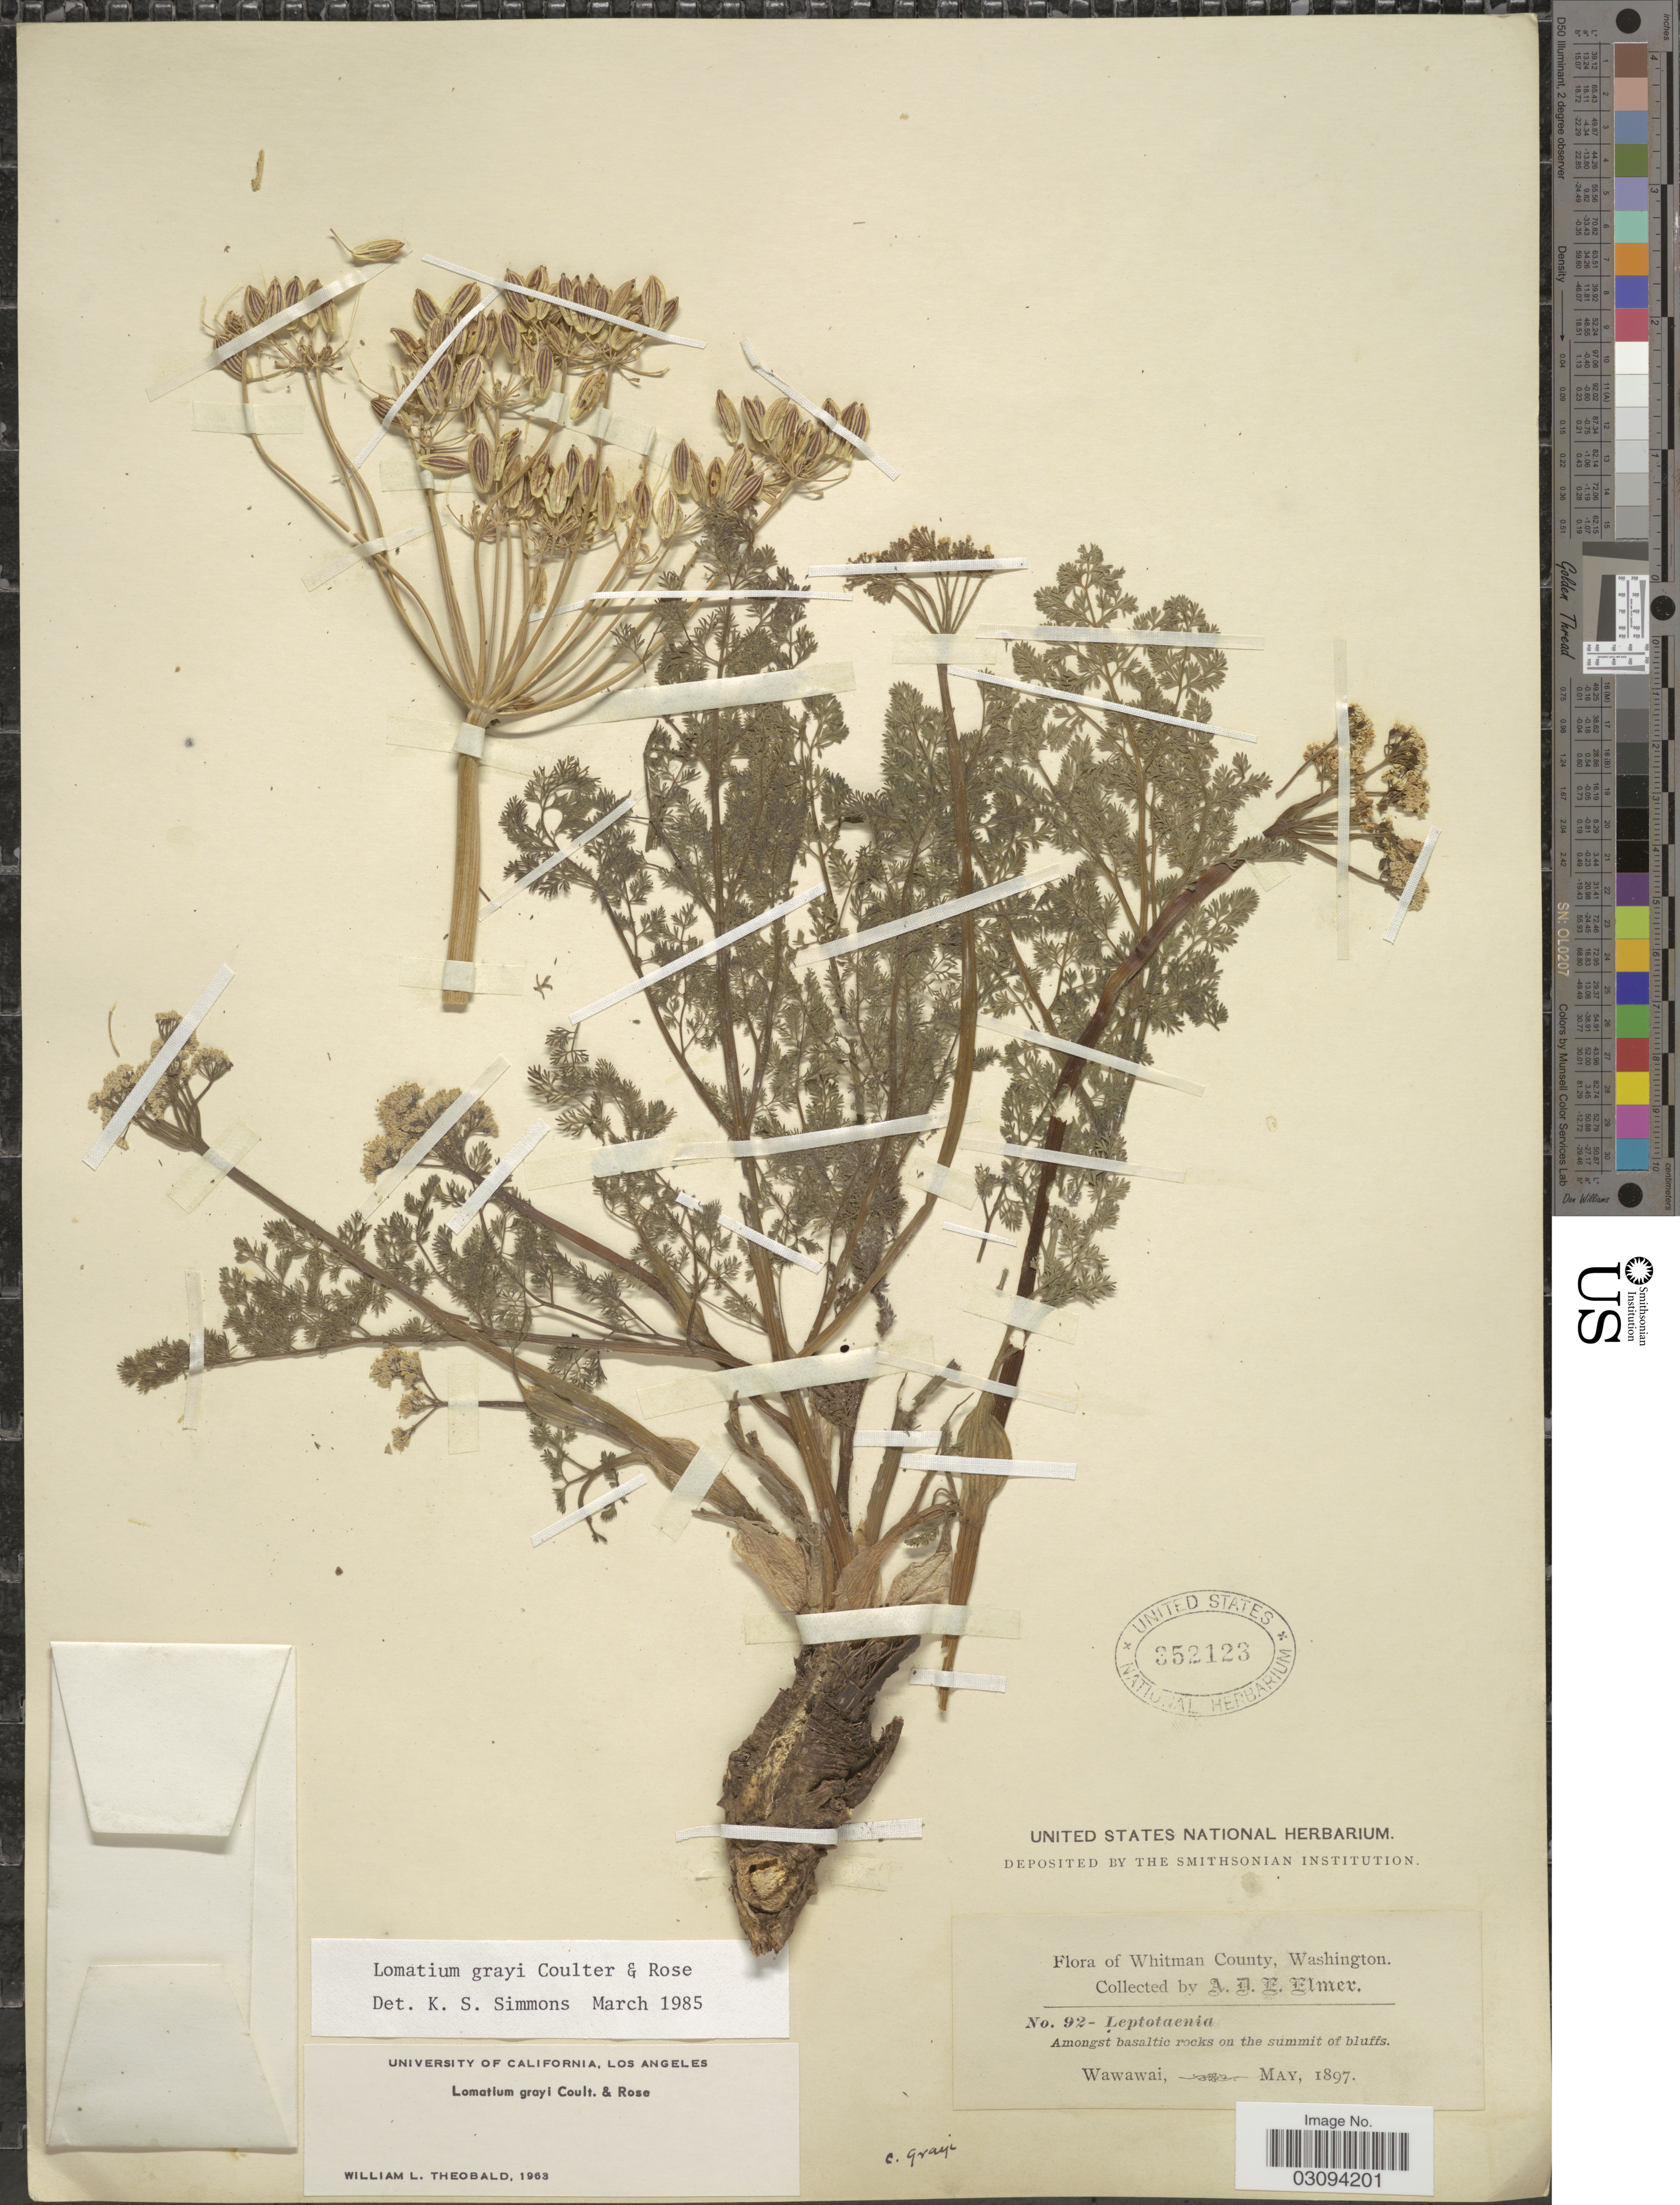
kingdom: Plantae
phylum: Tracheophyta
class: Magnoliopsida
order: Apiales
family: Apiaceae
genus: Lomatium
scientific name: Lomatium grayi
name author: (J.M. Coult. & Rose) J.M. Coult. & Rose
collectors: A. D. E. Elmer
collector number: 92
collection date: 1897-05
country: United States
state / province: Washington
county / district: Whitman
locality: Whitman County. Wawawai.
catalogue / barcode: US 352123